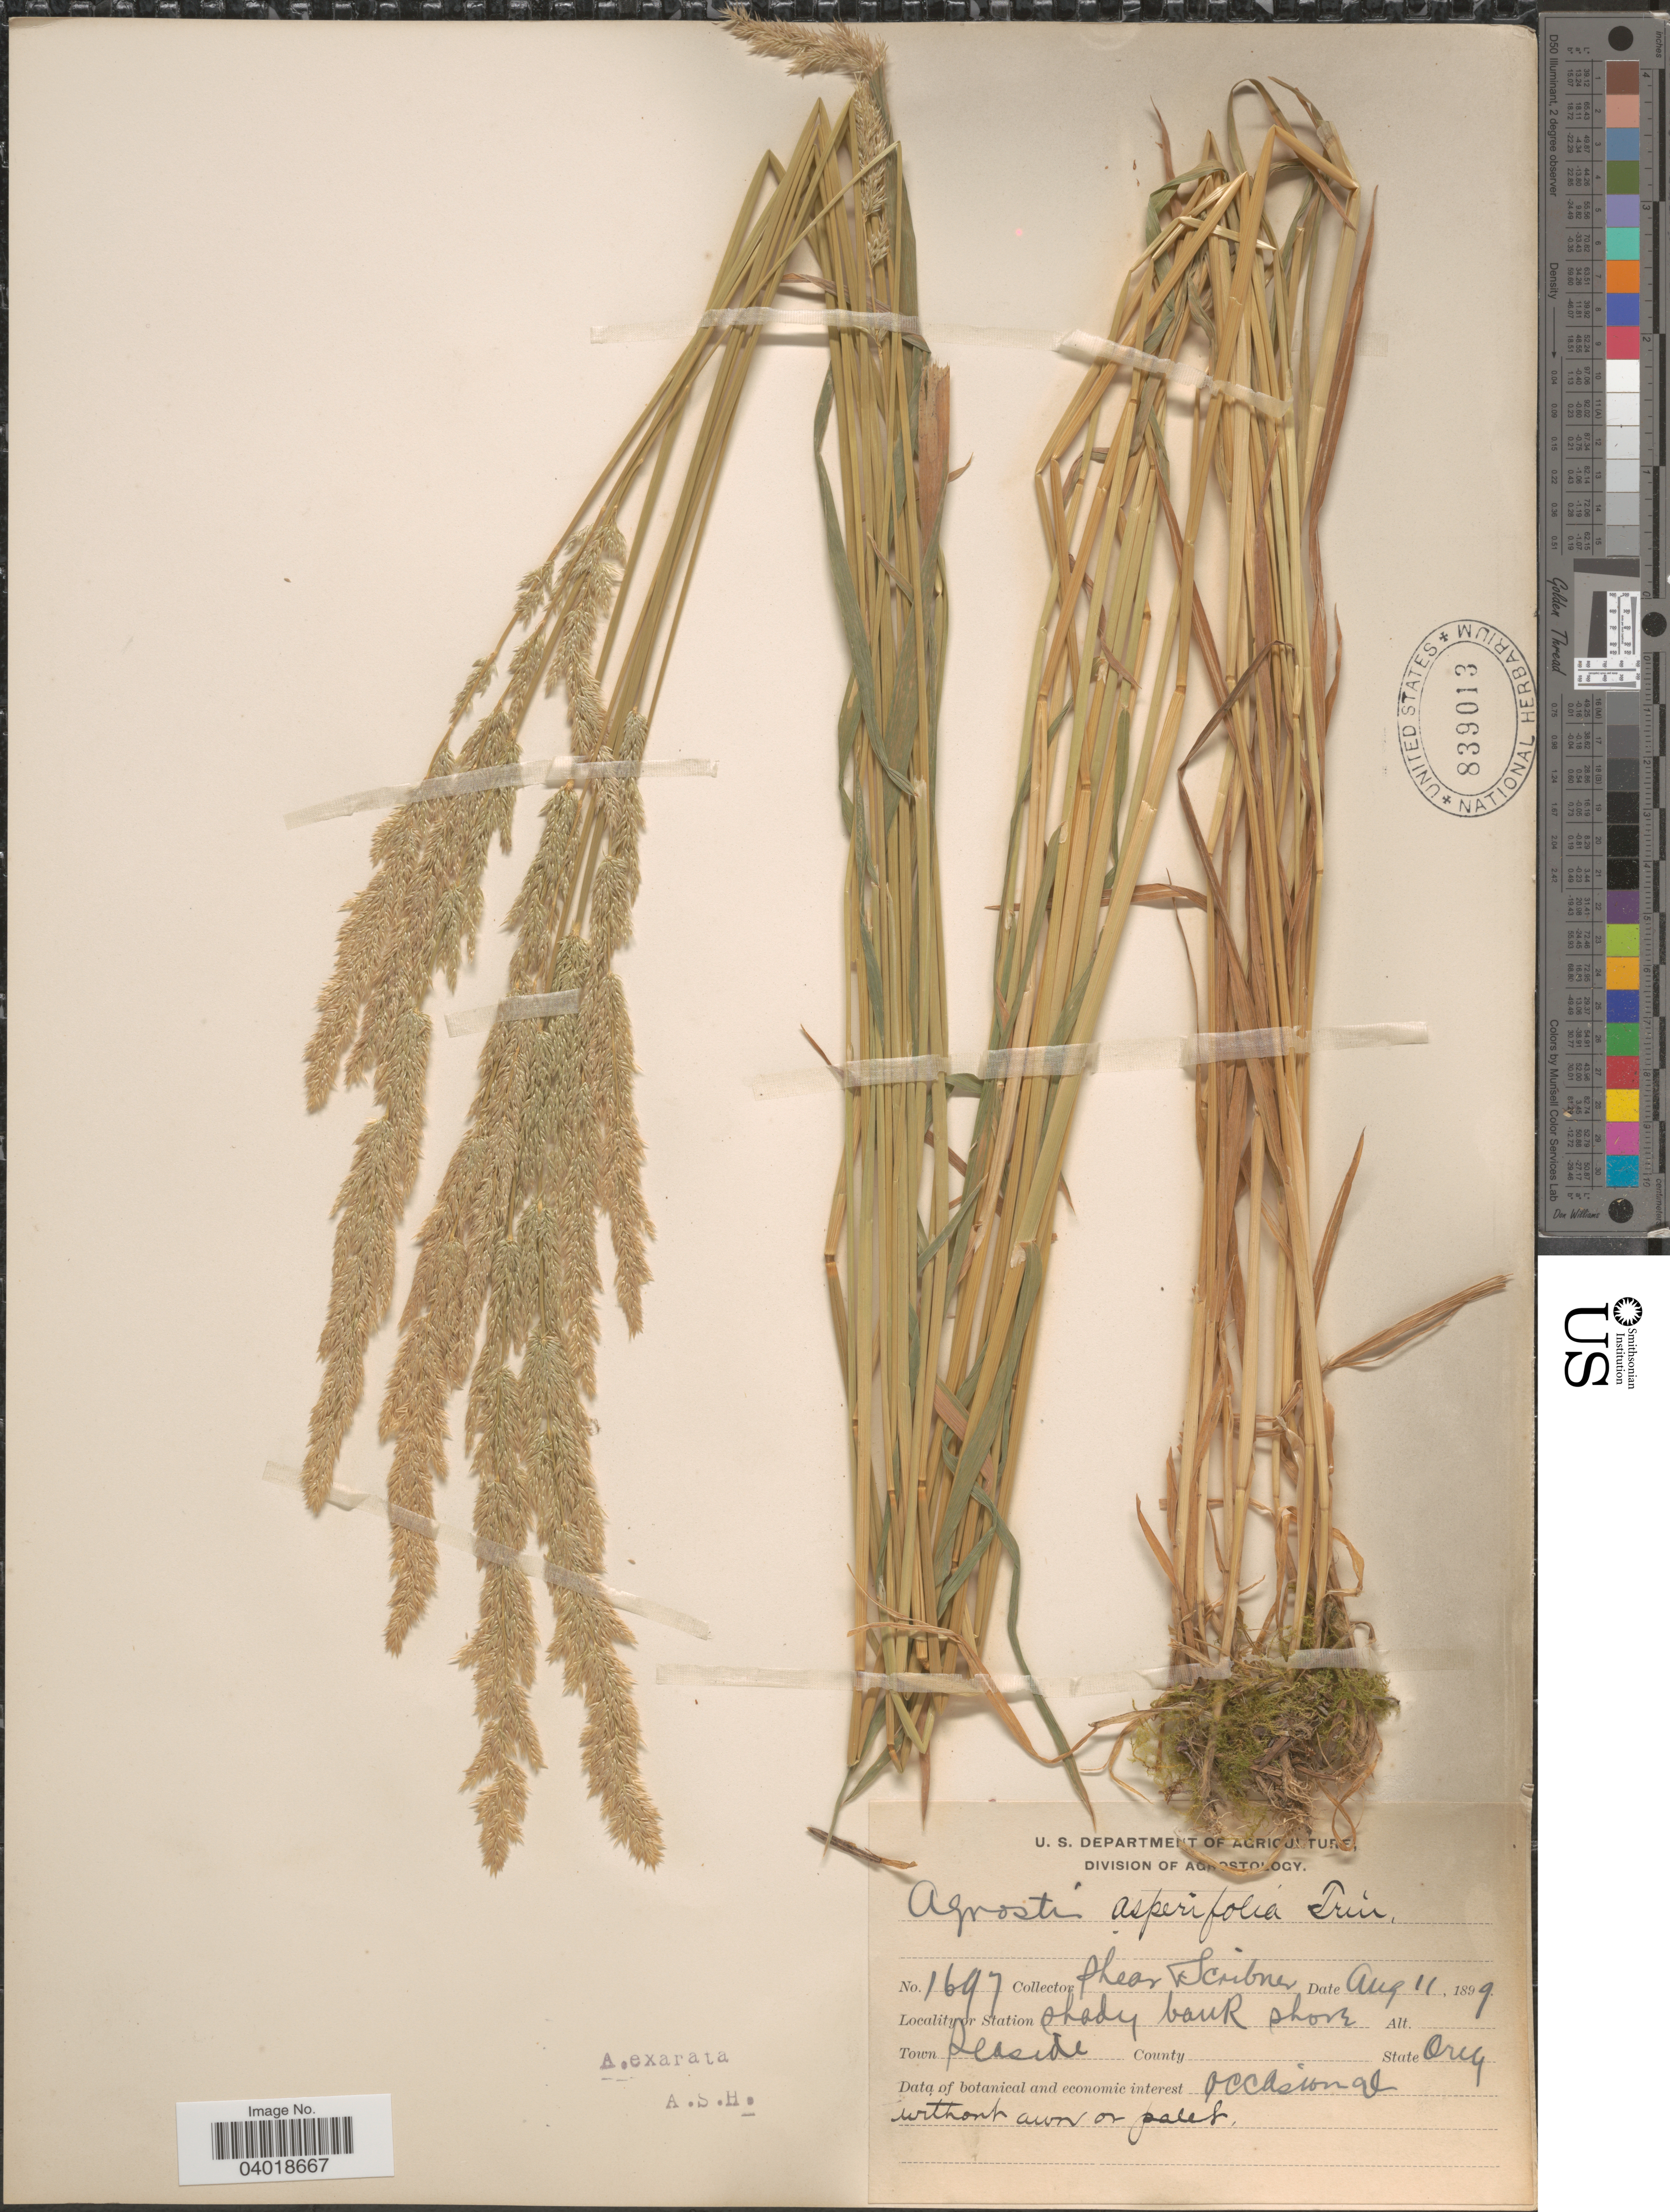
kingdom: Plantae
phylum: Tracheophyta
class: Liliopsida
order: Poales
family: Poaceae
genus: Agrostis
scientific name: Agrostis exarata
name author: Trin.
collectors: -- Shear & Scribner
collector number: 1697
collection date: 1899-08-11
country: United States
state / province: Oregon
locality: Station shady bank shore. Town Seaside.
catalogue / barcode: US 839013